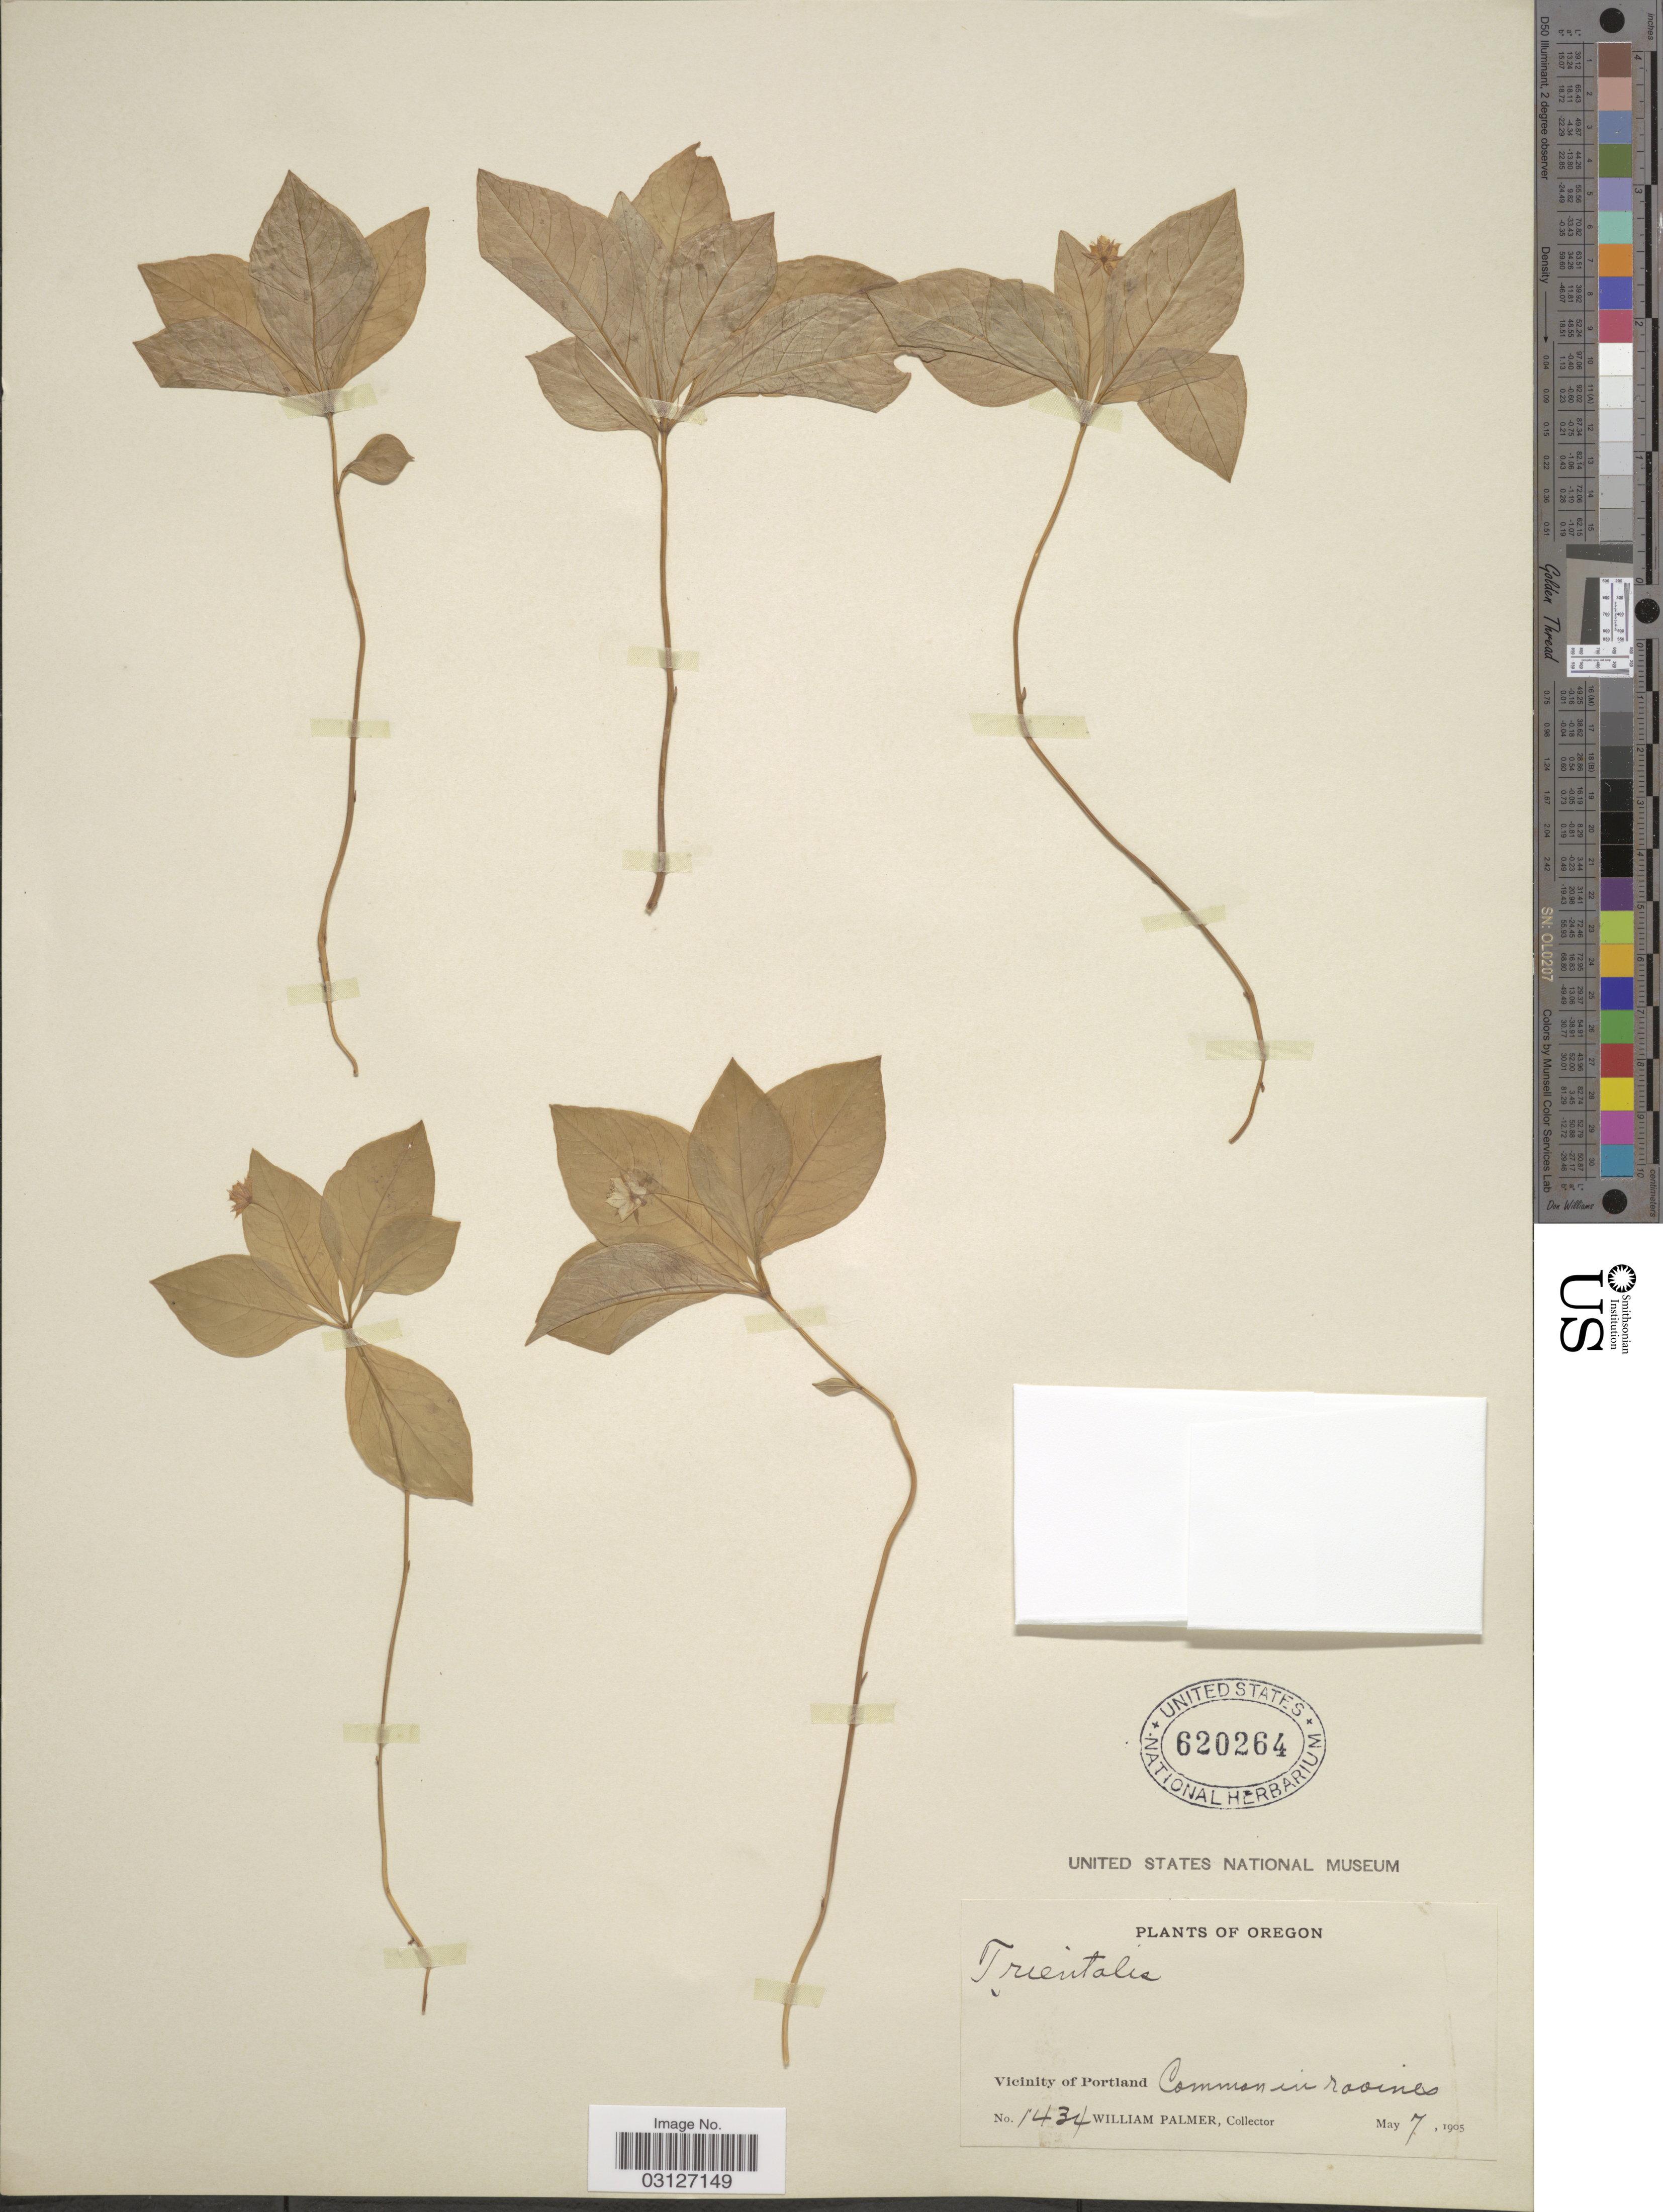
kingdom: Plantae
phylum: Tracheophyta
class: Magnoliopsida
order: Ericales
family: Primulaceae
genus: Trientalis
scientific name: Trientalis latifolia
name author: Hook.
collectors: W. Palmer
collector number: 1434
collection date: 1905-05-07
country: United States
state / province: Oregon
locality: Vicinity of Portland.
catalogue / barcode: US 620264